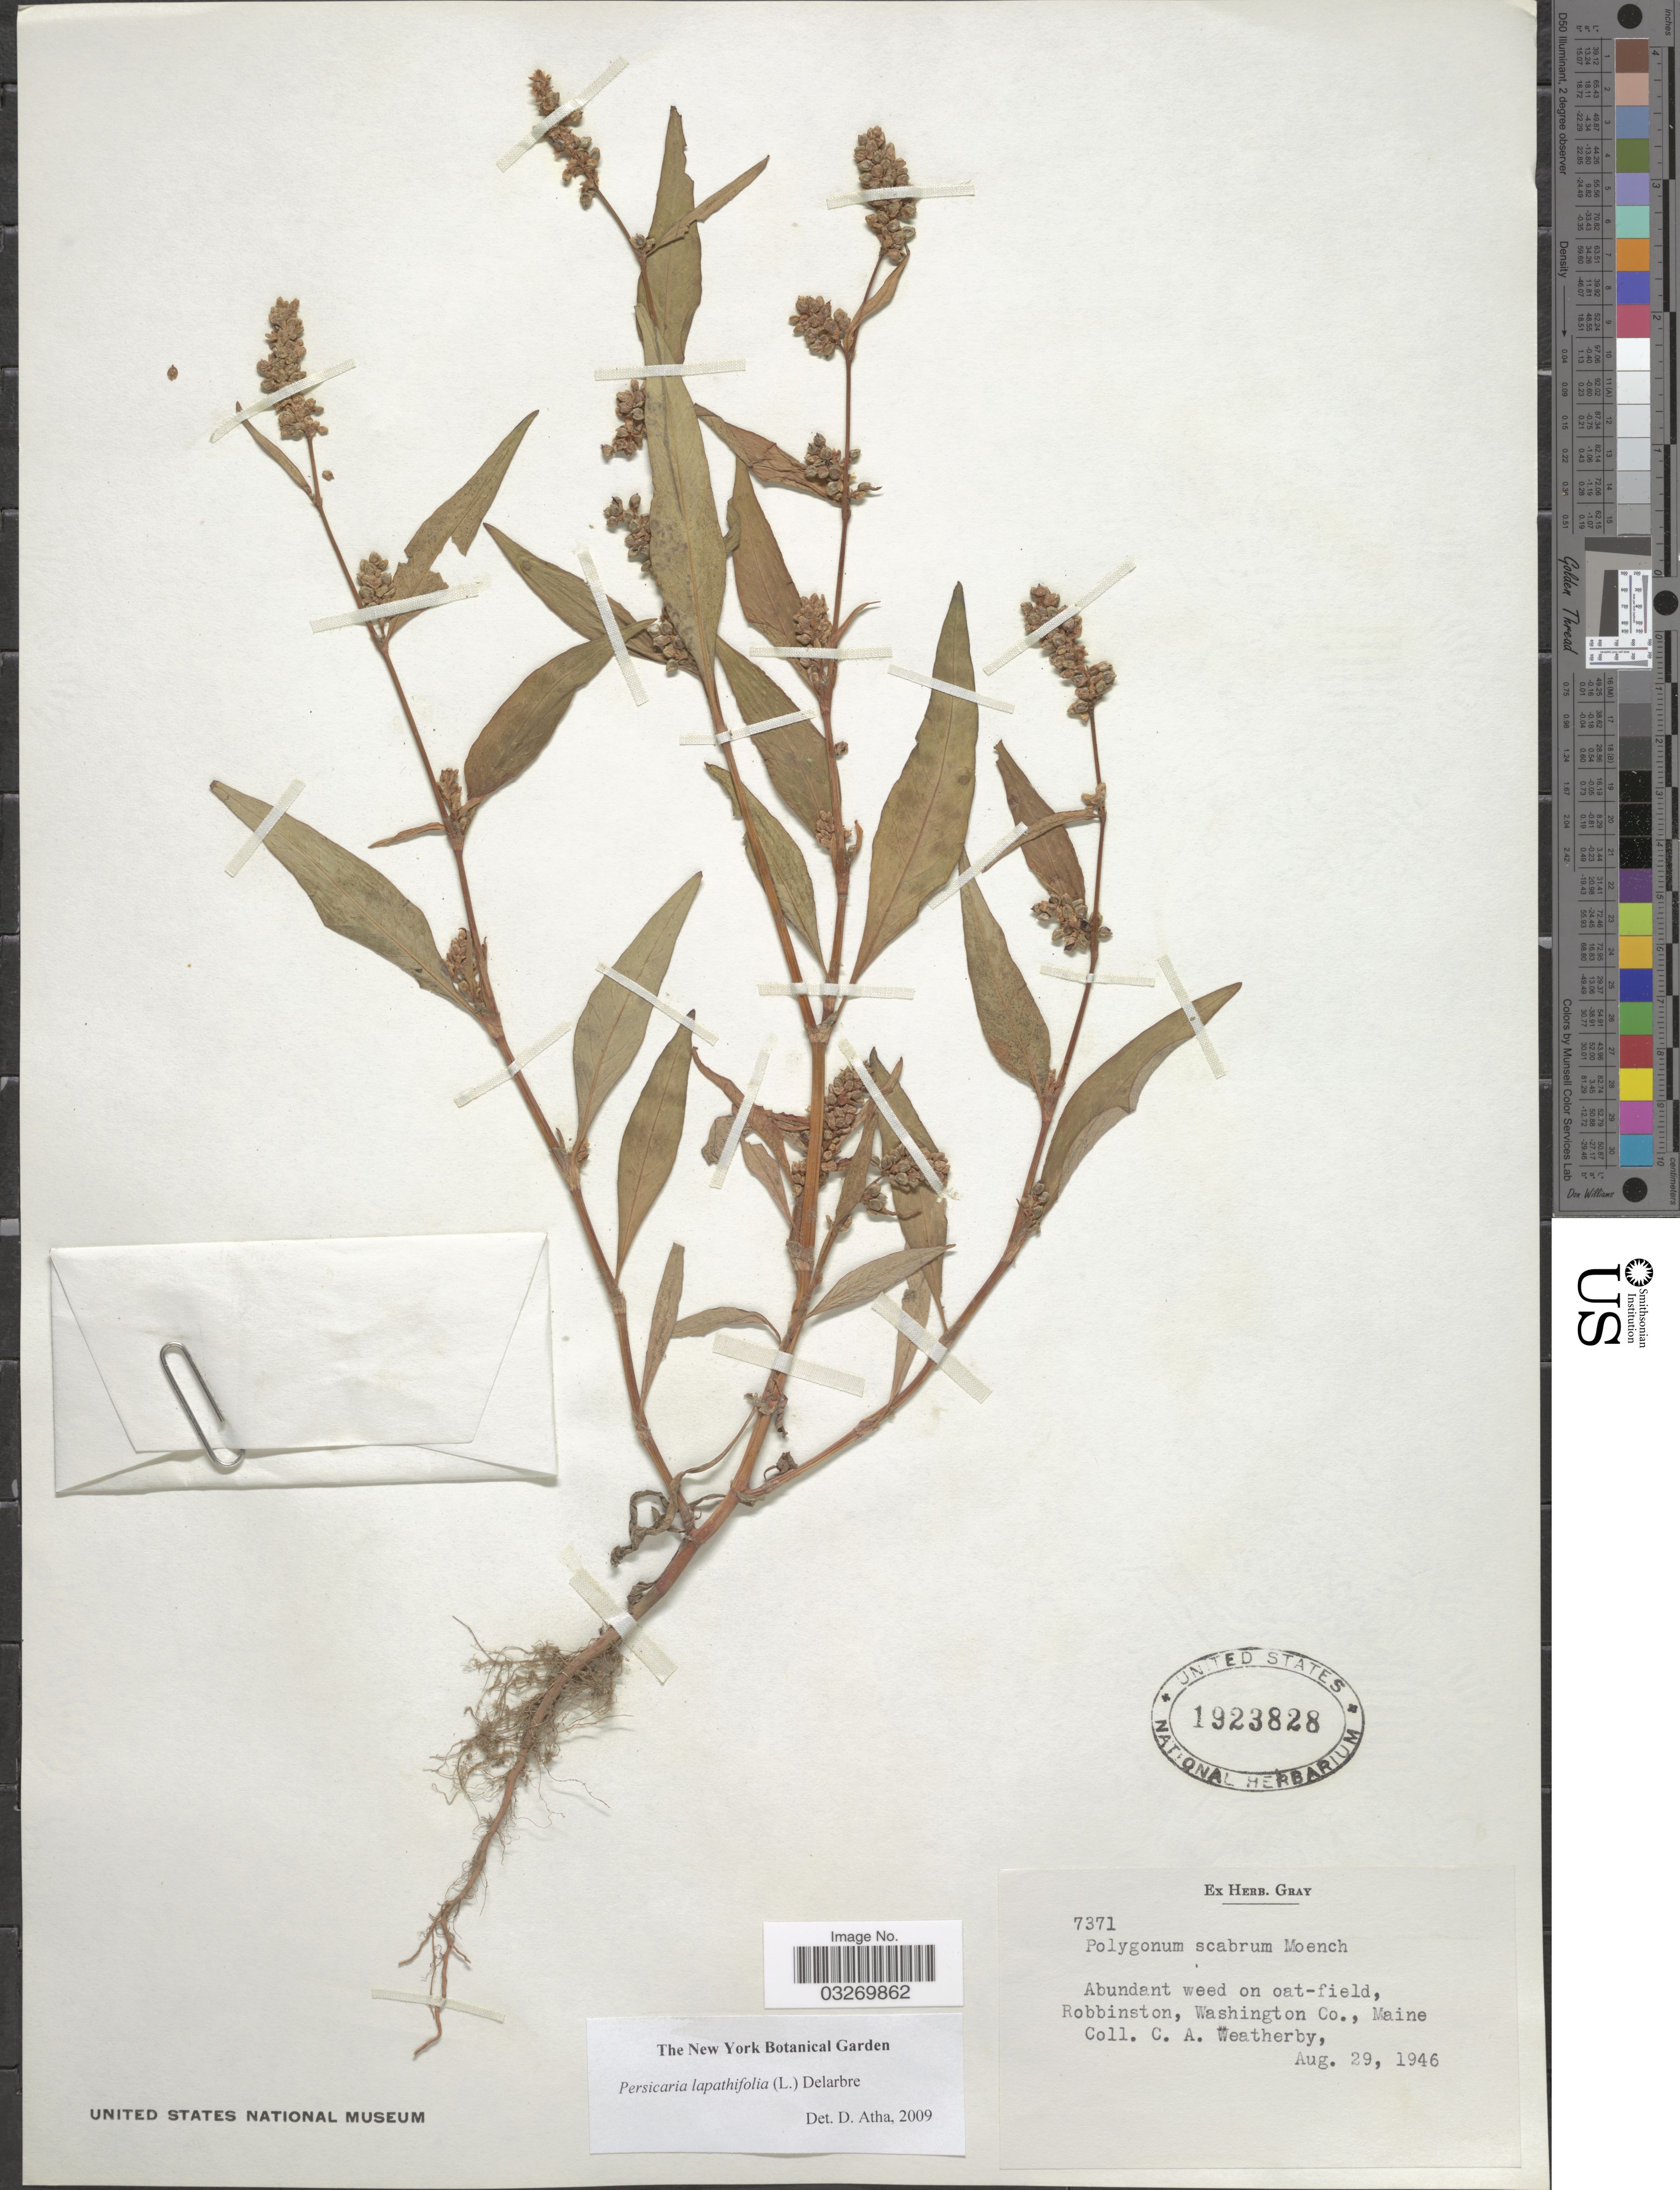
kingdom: Plantae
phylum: Tracheophyta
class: Magnoliopsida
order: Caryophyllales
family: Polygonaceae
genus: Persicaria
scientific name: Persicaria lapathifolia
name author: (L.) Delarbre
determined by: Atha, D. E.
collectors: C. A. Weatherby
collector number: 7371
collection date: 1946-08-29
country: United States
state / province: Maine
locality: Abundant weed on oat-field, Robbinston, Washington Co.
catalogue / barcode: US 1923828